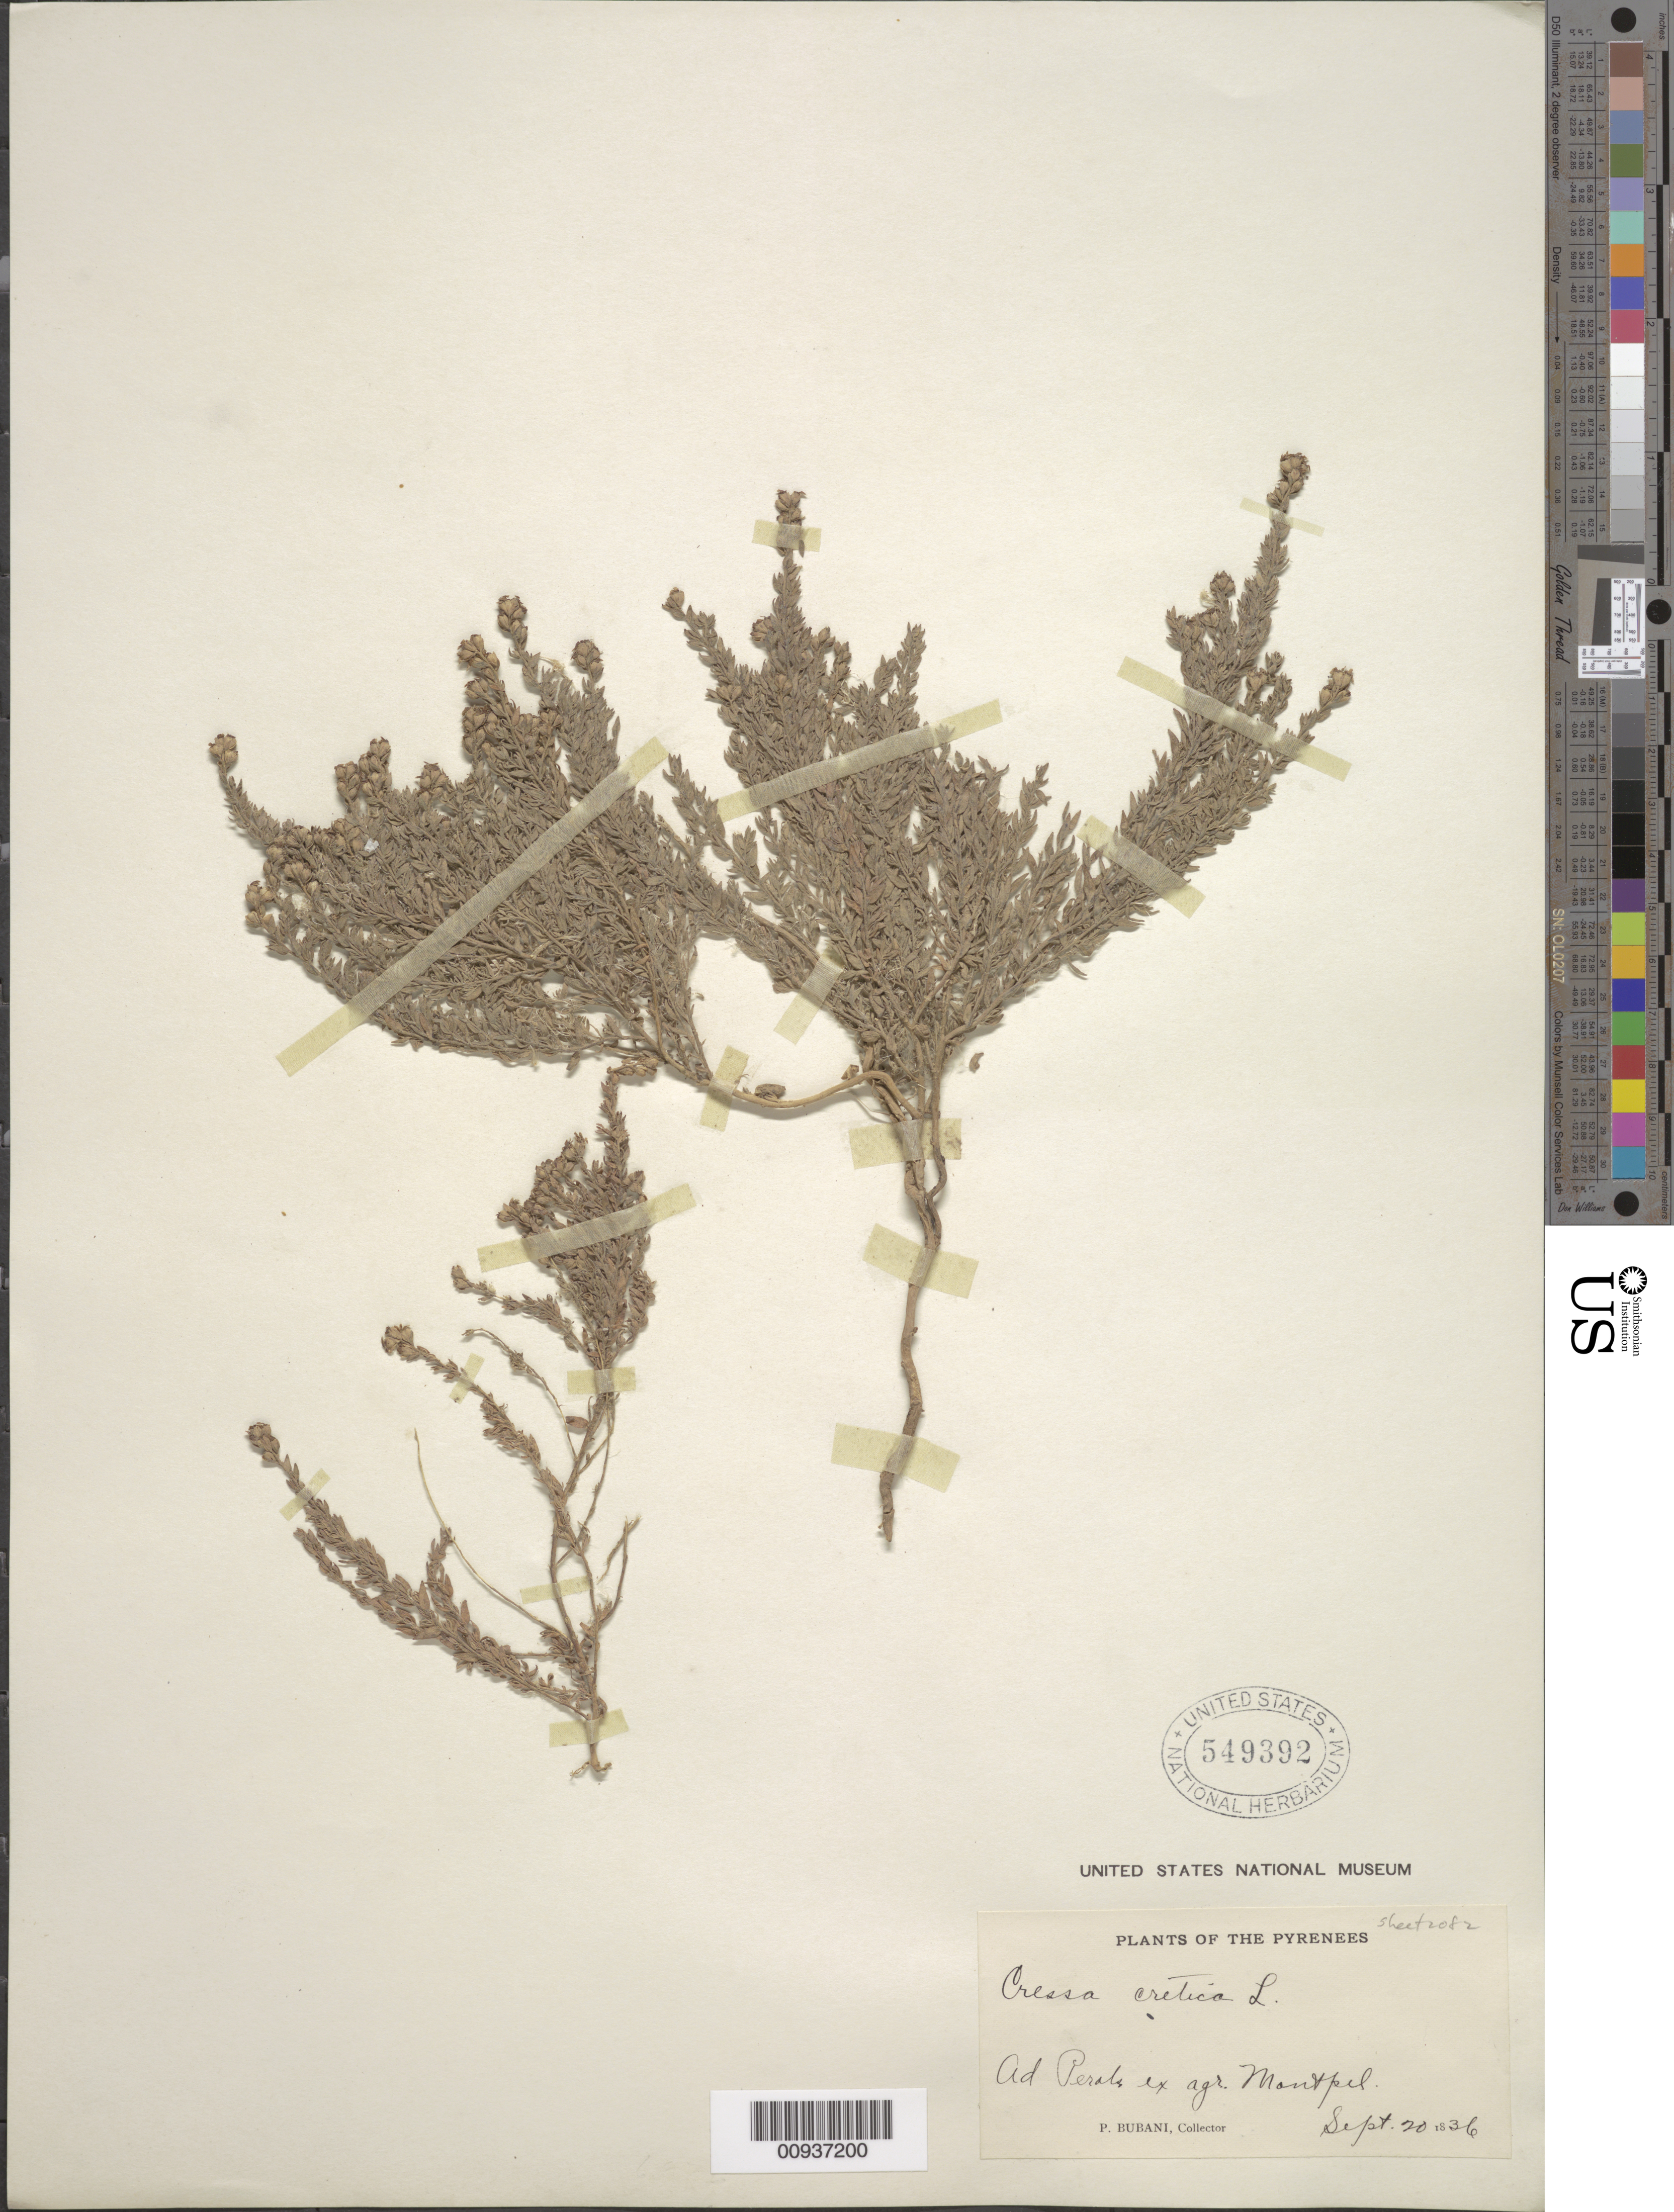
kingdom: Plantae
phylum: Tracheophyta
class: Magnoliopsida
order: Solanales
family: Convolvulaceae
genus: Cressa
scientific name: Cressa cretica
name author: L.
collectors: P. Bubani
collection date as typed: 20 Sep 1836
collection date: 1836-09-20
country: France / Spain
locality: Pyrenees. Ad Perals ex agr. Montpel.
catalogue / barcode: US 549392